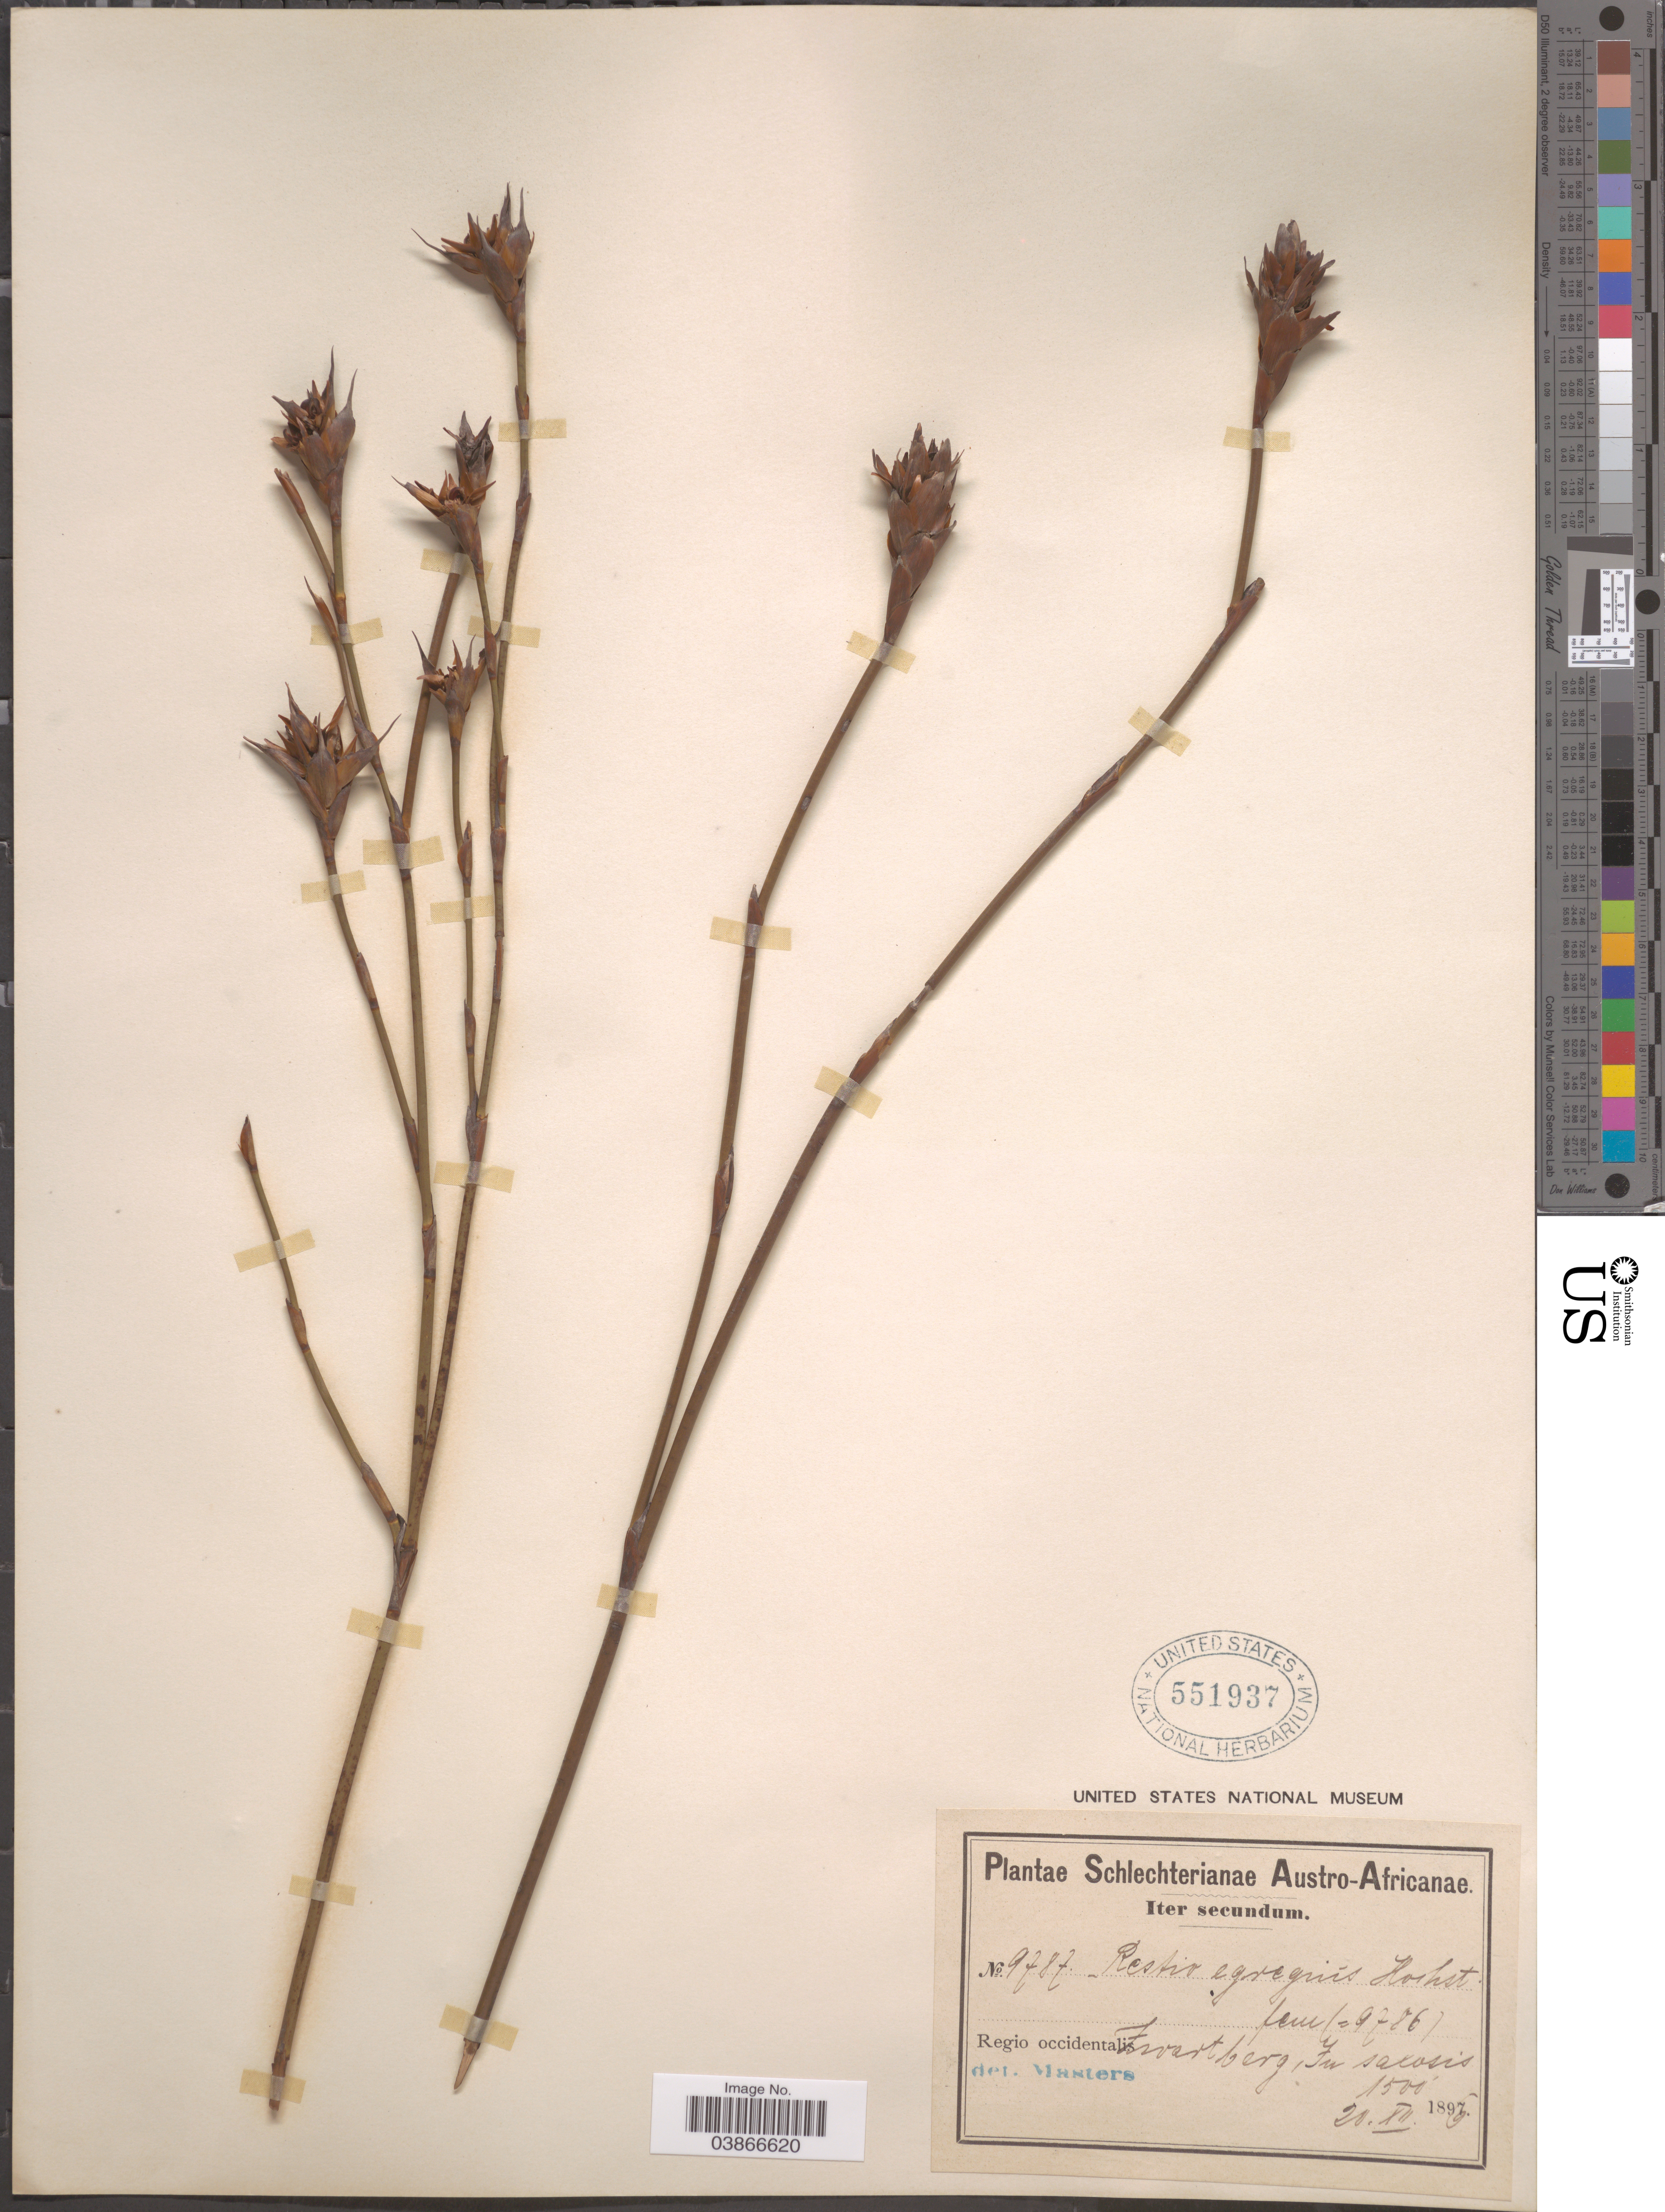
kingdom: Plantae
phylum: Tracheophyta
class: Liliopsida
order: Poales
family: Restionaceae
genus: Restio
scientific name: Restio egregius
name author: Hochst.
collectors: Schlechter, --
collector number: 9787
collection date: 1896-12-20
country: South Africa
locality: Austro-Africanae. Regio occidentalis. Zwartberg, In saxosis.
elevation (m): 457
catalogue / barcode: US 551937